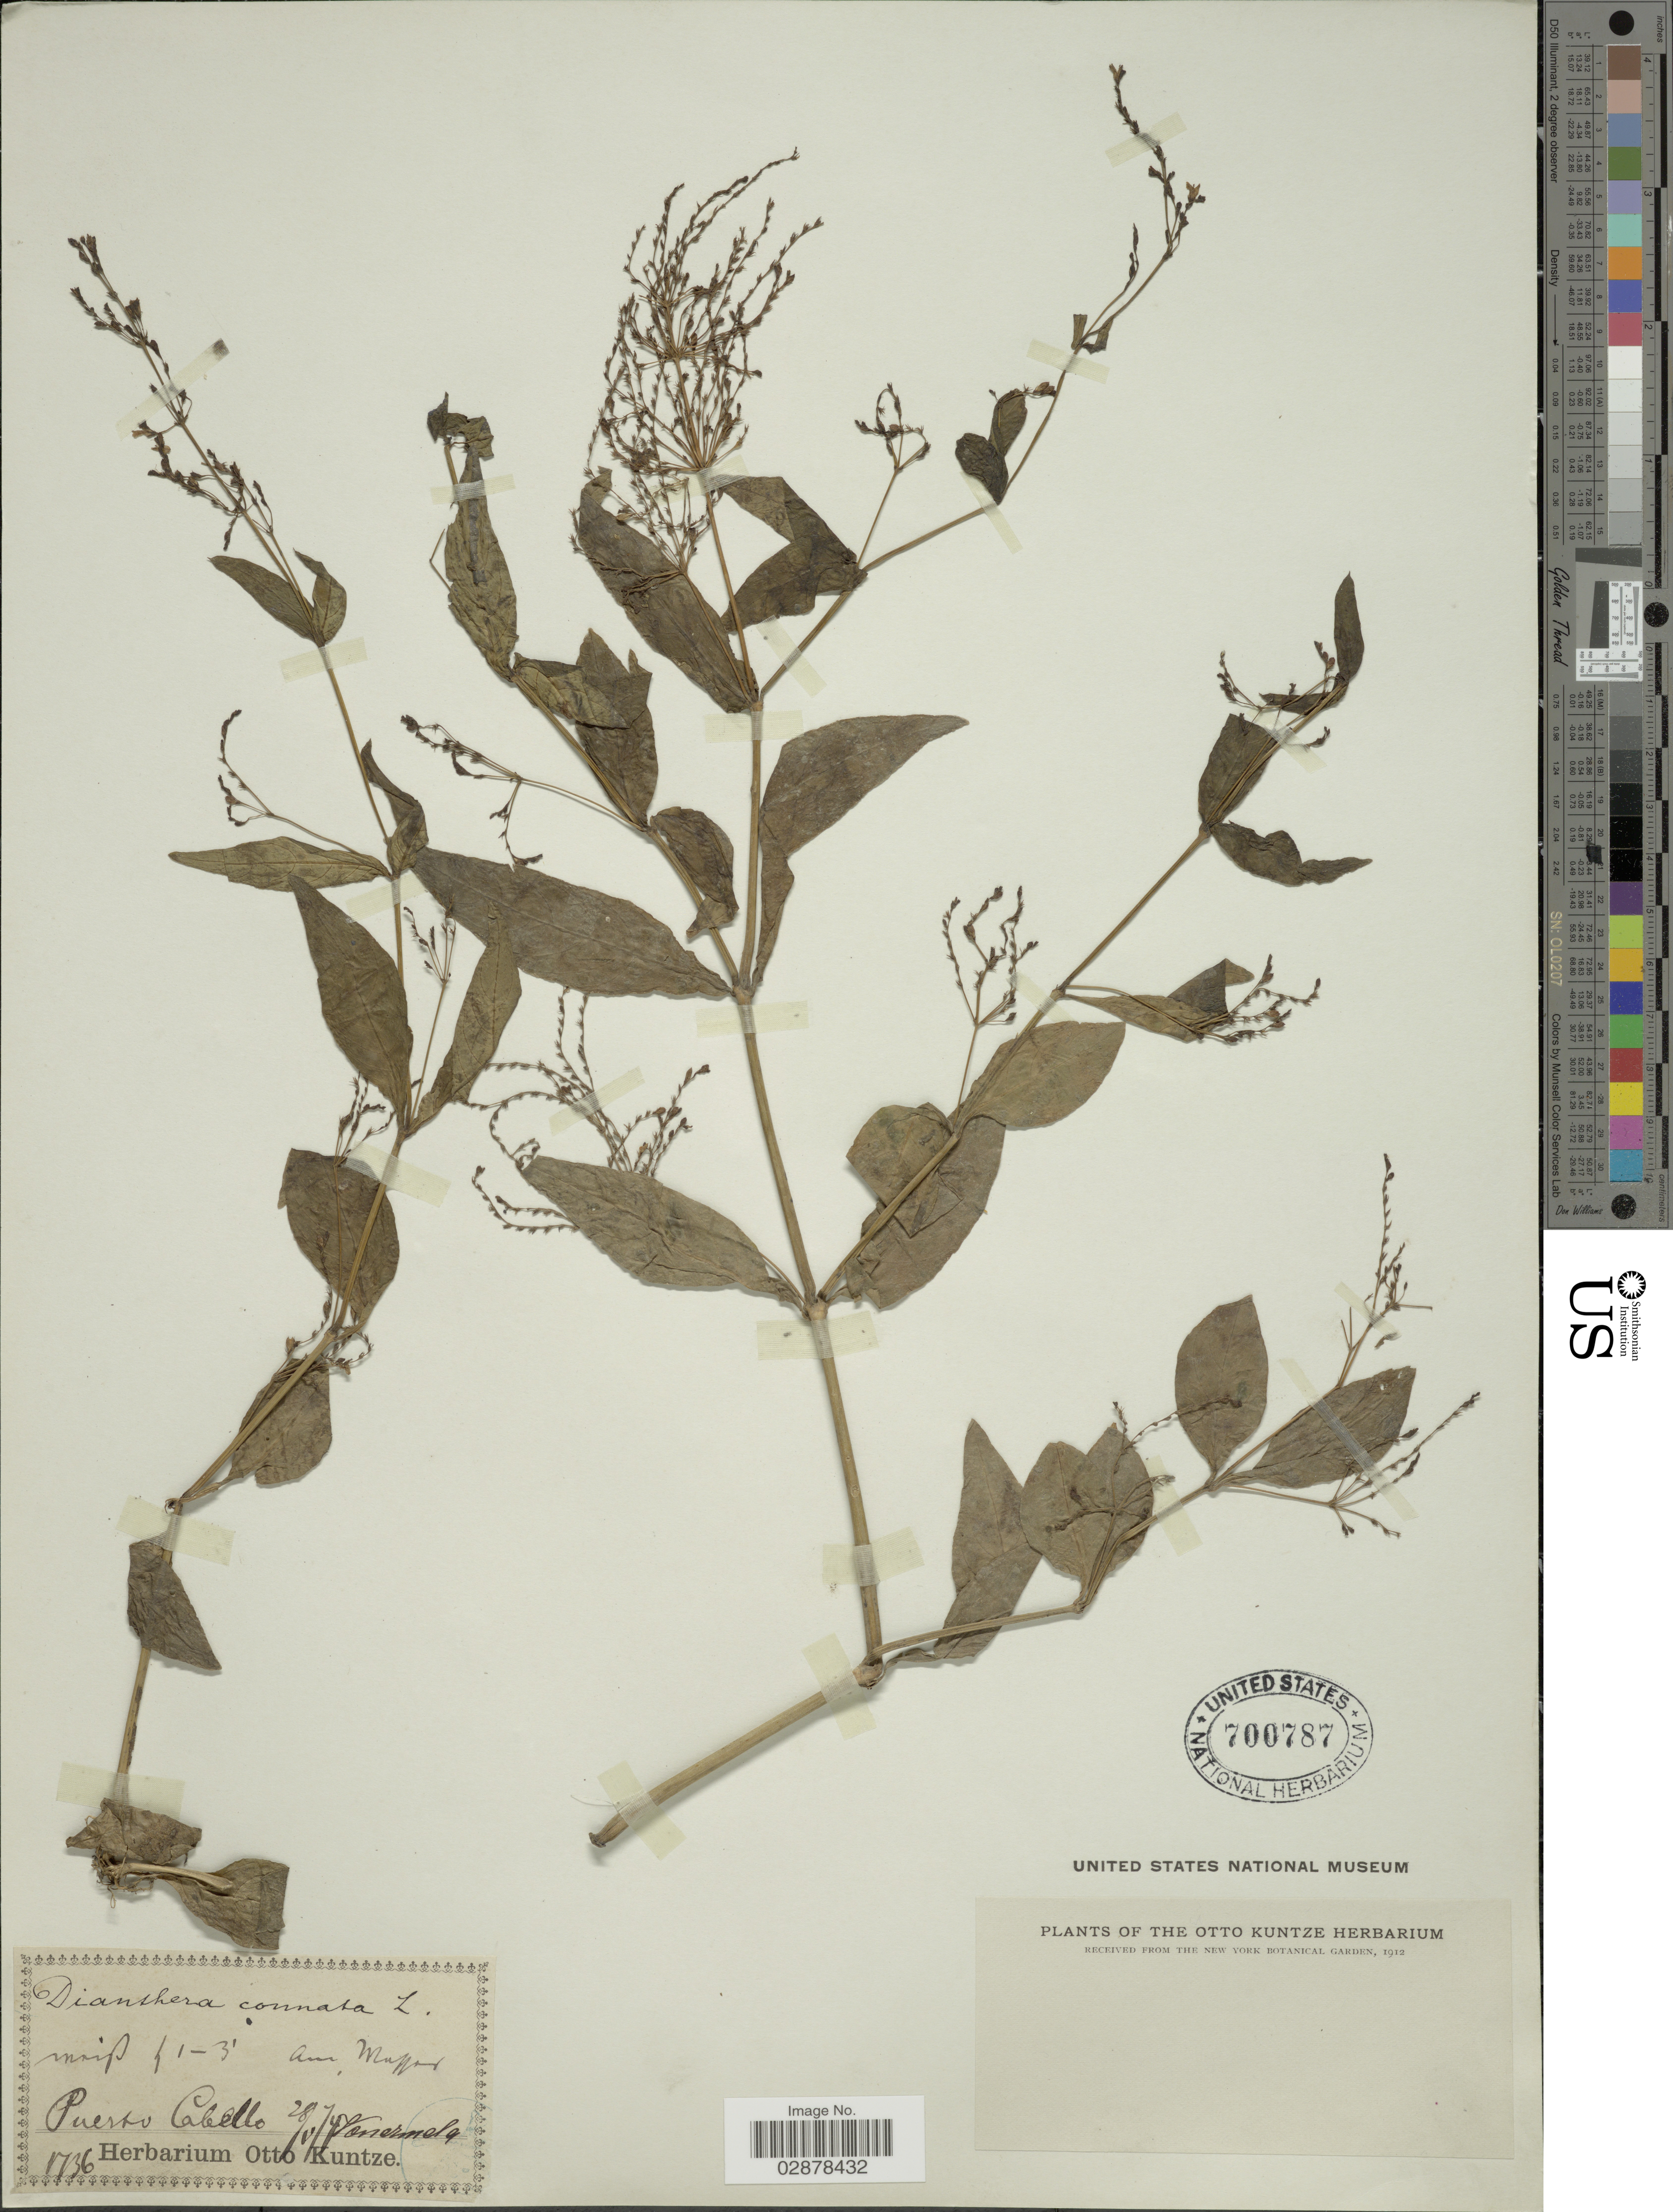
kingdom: Plantae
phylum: Tracheophyta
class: Magnoliopsida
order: Lamiales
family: Acanthaceae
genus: Justicia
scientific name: Justicia comata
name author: (L.) Lam.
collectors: ex herb. Otto Kuntze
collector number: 1736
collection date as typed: Transcribed d/m/y: 28/5/74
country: Venezuela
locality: Puerto Cabello.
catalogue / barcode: US 700787